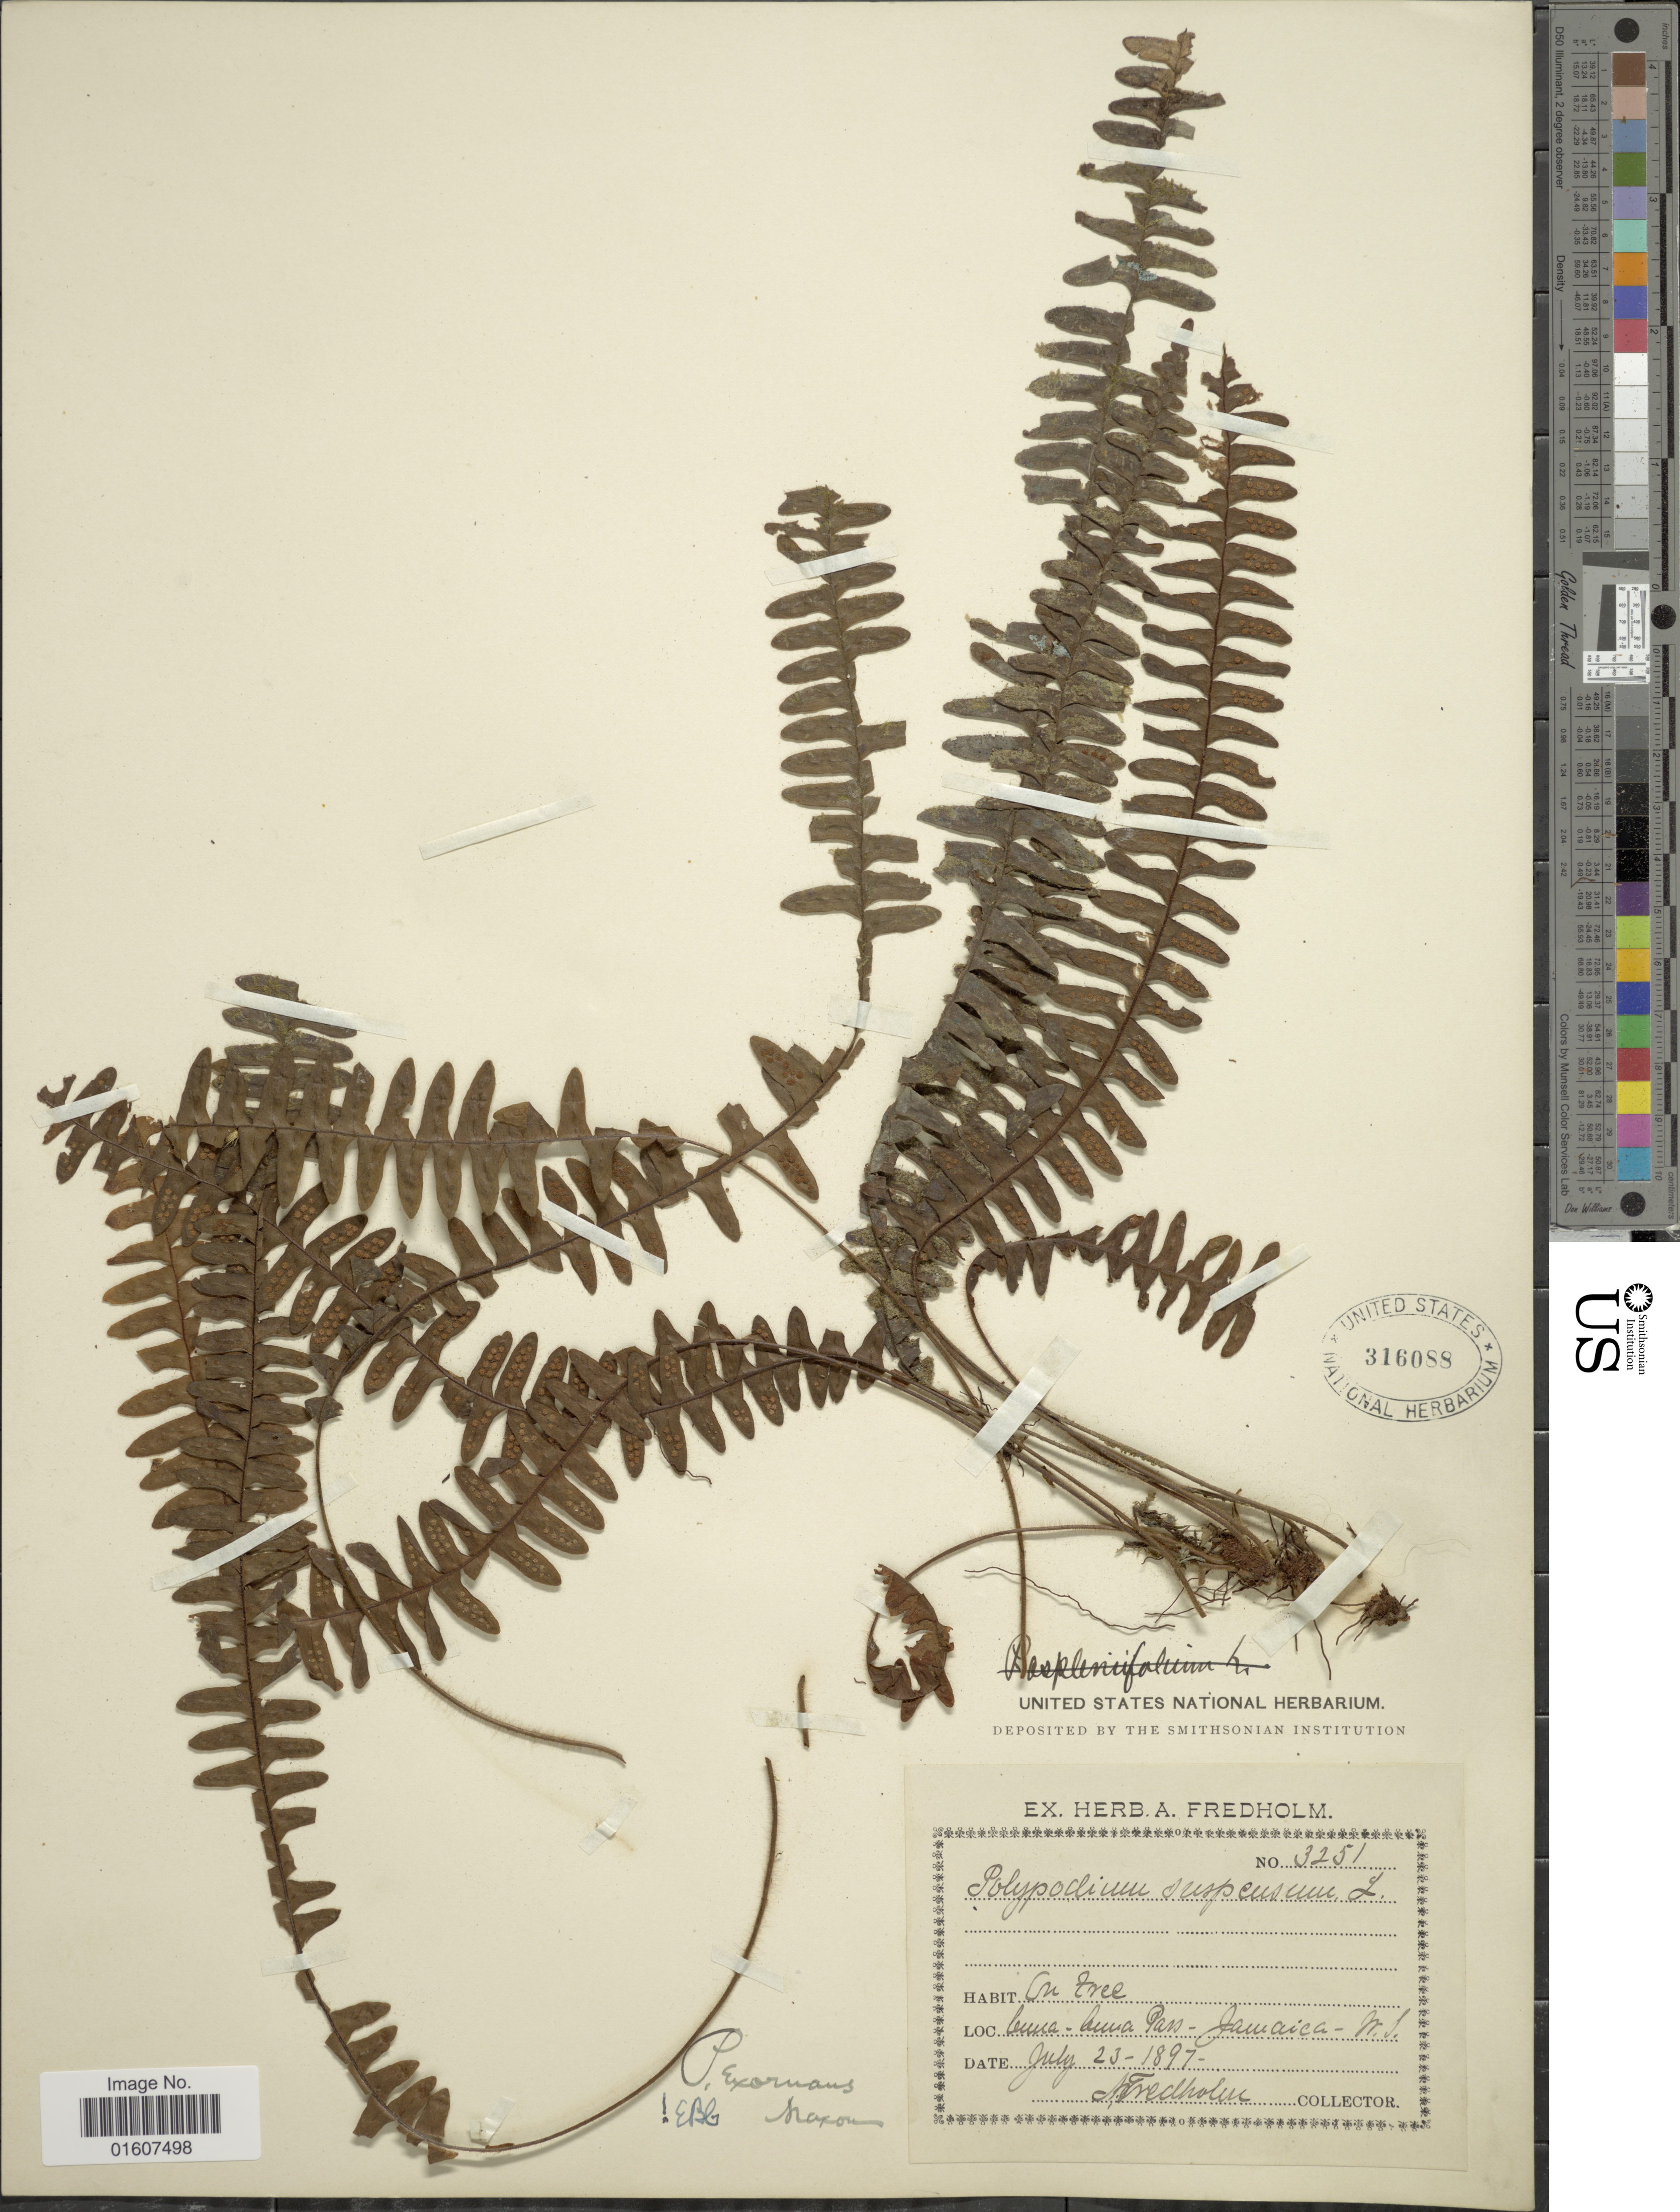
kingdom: Plantae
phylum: Tracheophyta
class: Polypodiopsida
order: Polypodiales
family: Polypodiaceae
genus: Terpsichore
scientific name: Terpsichore exornans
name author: (Maxon) A.R. Sm.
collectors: A. Fredholm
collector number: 3251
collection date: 1897-07-23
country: Jamaica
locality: Cuna-Cuna Pass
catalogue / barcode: US 316088